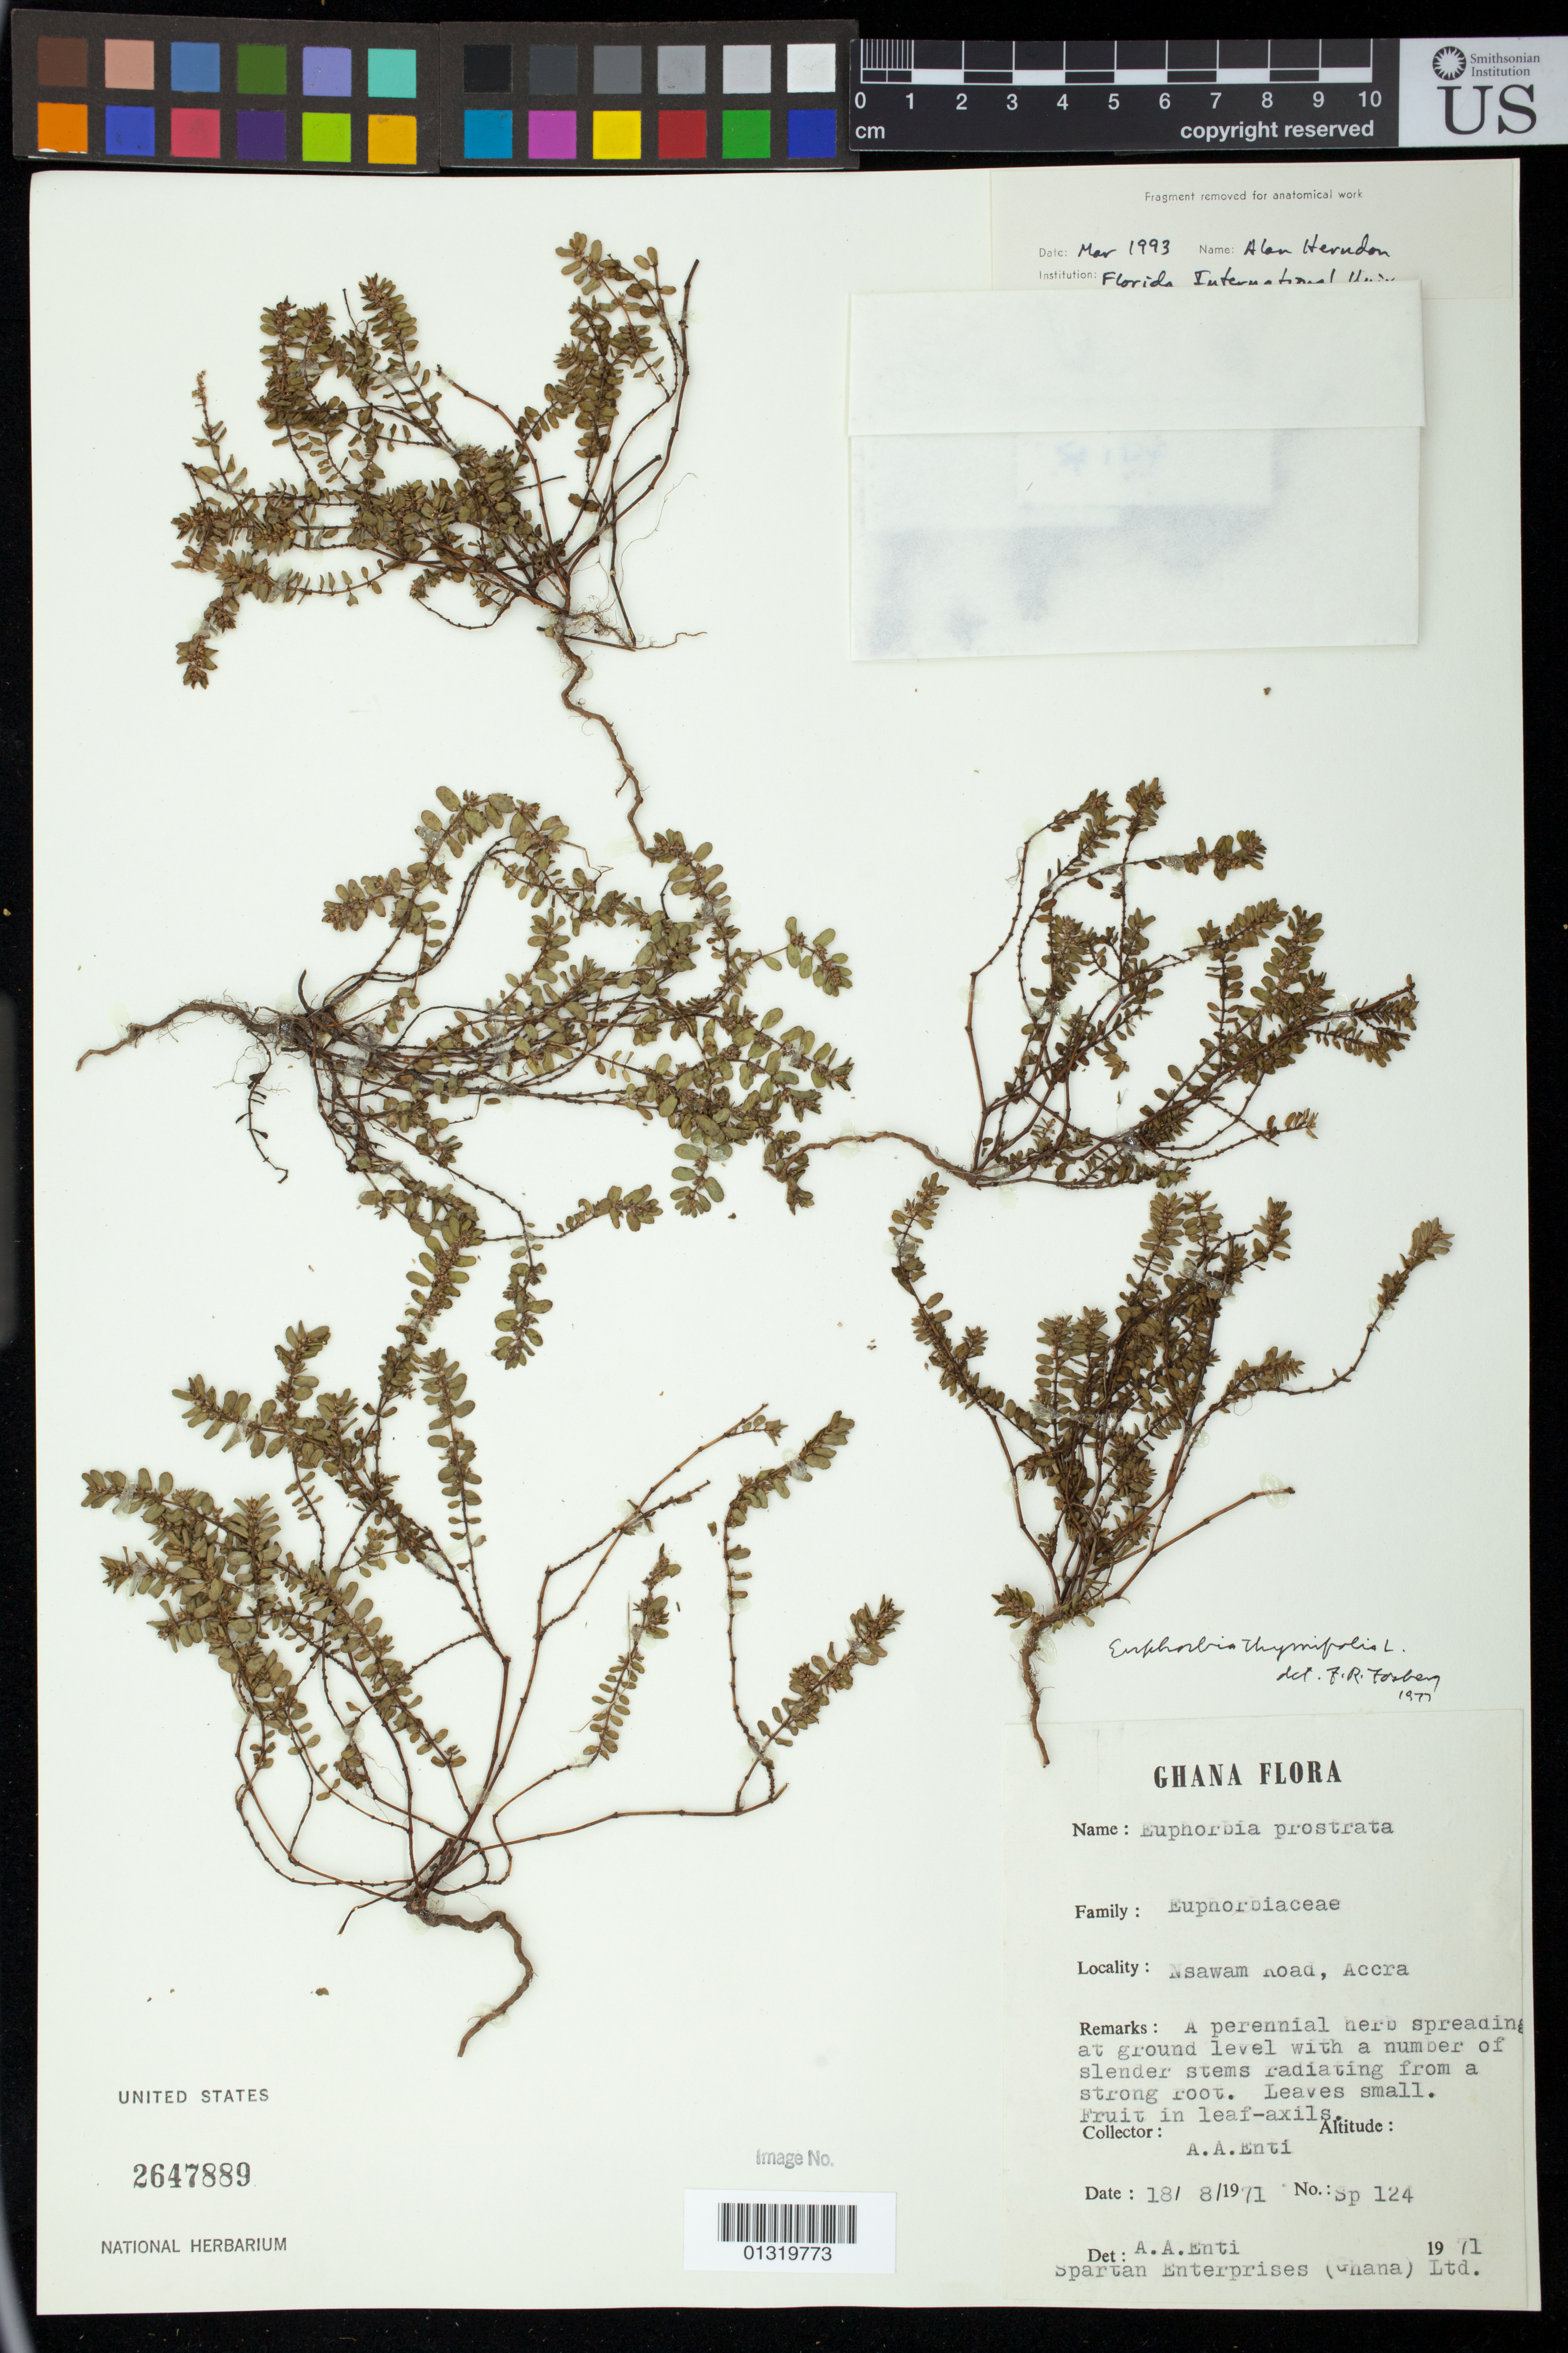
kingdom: Plantae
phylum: Tracheophyta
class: Magnoliopsida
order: Malpighiales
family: Euphorbiaceae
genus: Euphorbia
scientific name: Euphorbia thymifolia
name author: L.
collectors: A. Enti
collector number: Sp 124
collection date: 1971-08-18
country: Ghana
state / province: Greater Accra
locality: Nsawam Road, Accra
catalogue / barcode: US 2647889